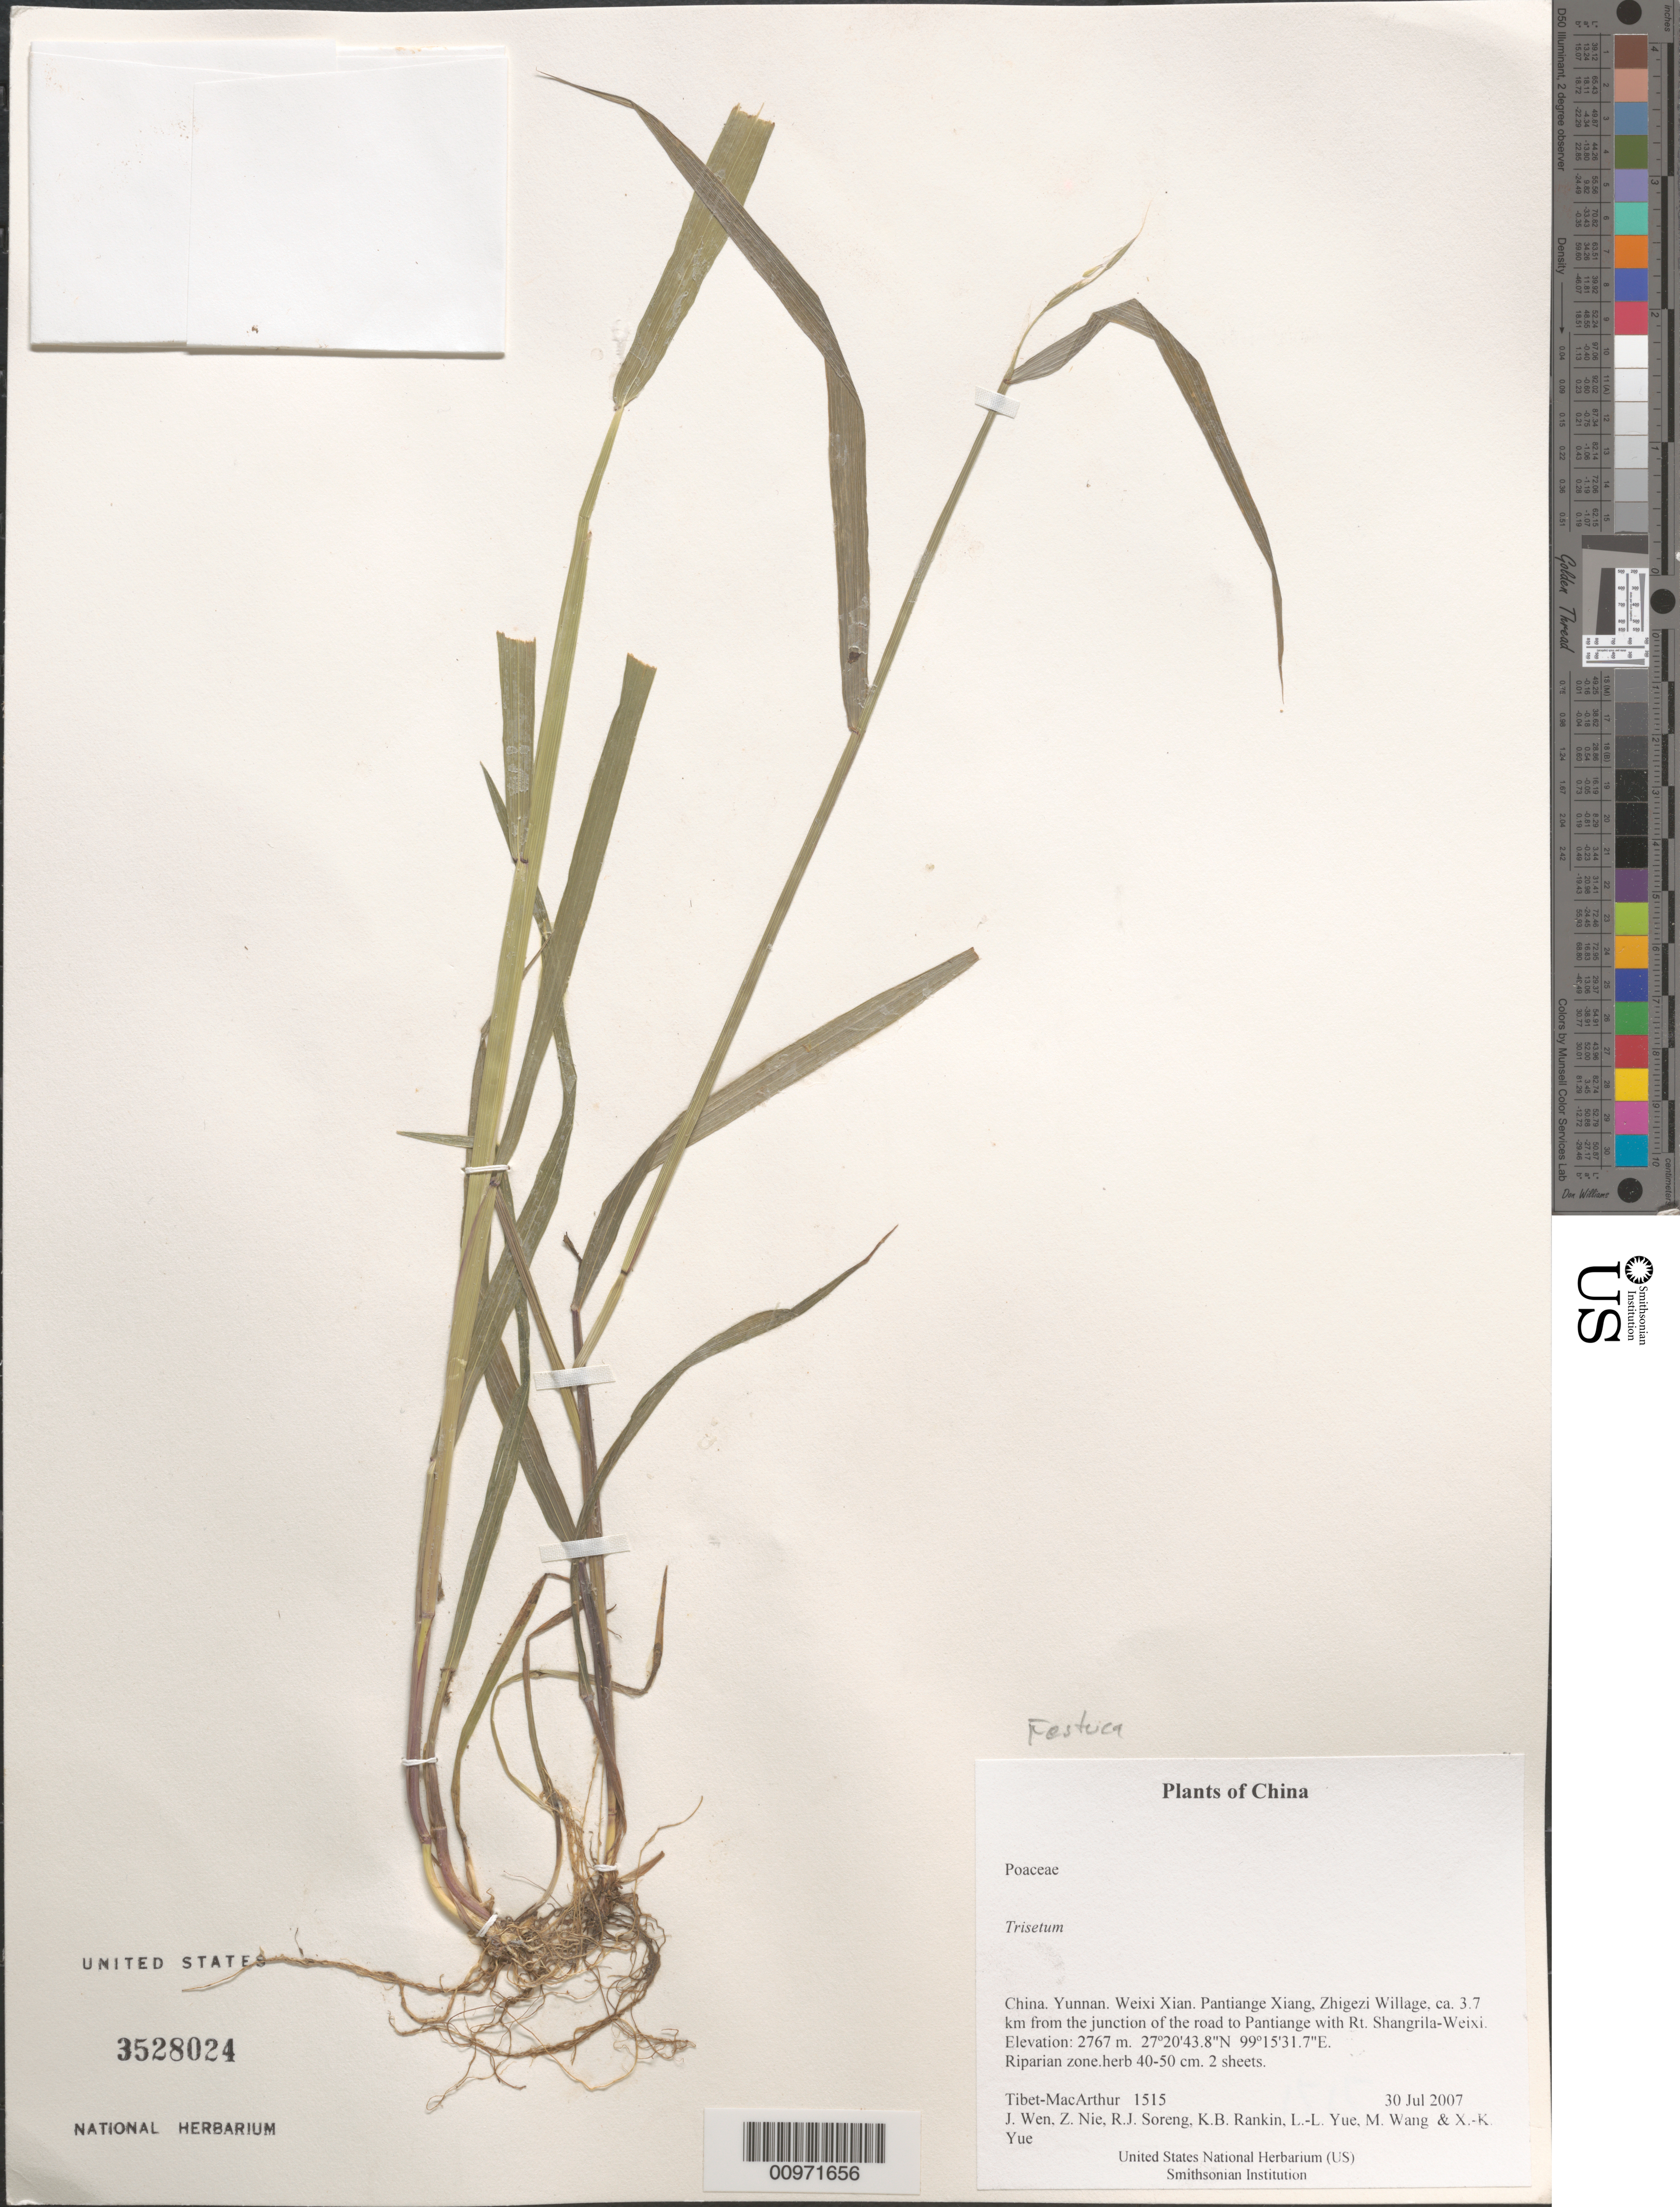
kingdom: Plantae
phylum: Tracheophyta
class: Liliopsida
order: Poales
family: Poaceae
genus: Festuca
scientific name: Festuca sp.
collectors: Tibet-MacArthur, J. Wen, Z. Nie, R. J. Soreng, K. Rankin, L. Yue, M. Wang & X. Yue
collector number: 1515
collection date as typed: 30 Jul 2007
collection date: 2007-07-30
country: China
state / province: Yunnan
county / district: Weixi Xian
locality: Pantiange Xiang, Zhigezi Willage, ca. 3.7 km from the junction of the road to Pantiange with Rt. Shangrila-Weixi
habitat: Riparian zone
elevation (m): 2767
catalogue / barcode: US 3528024